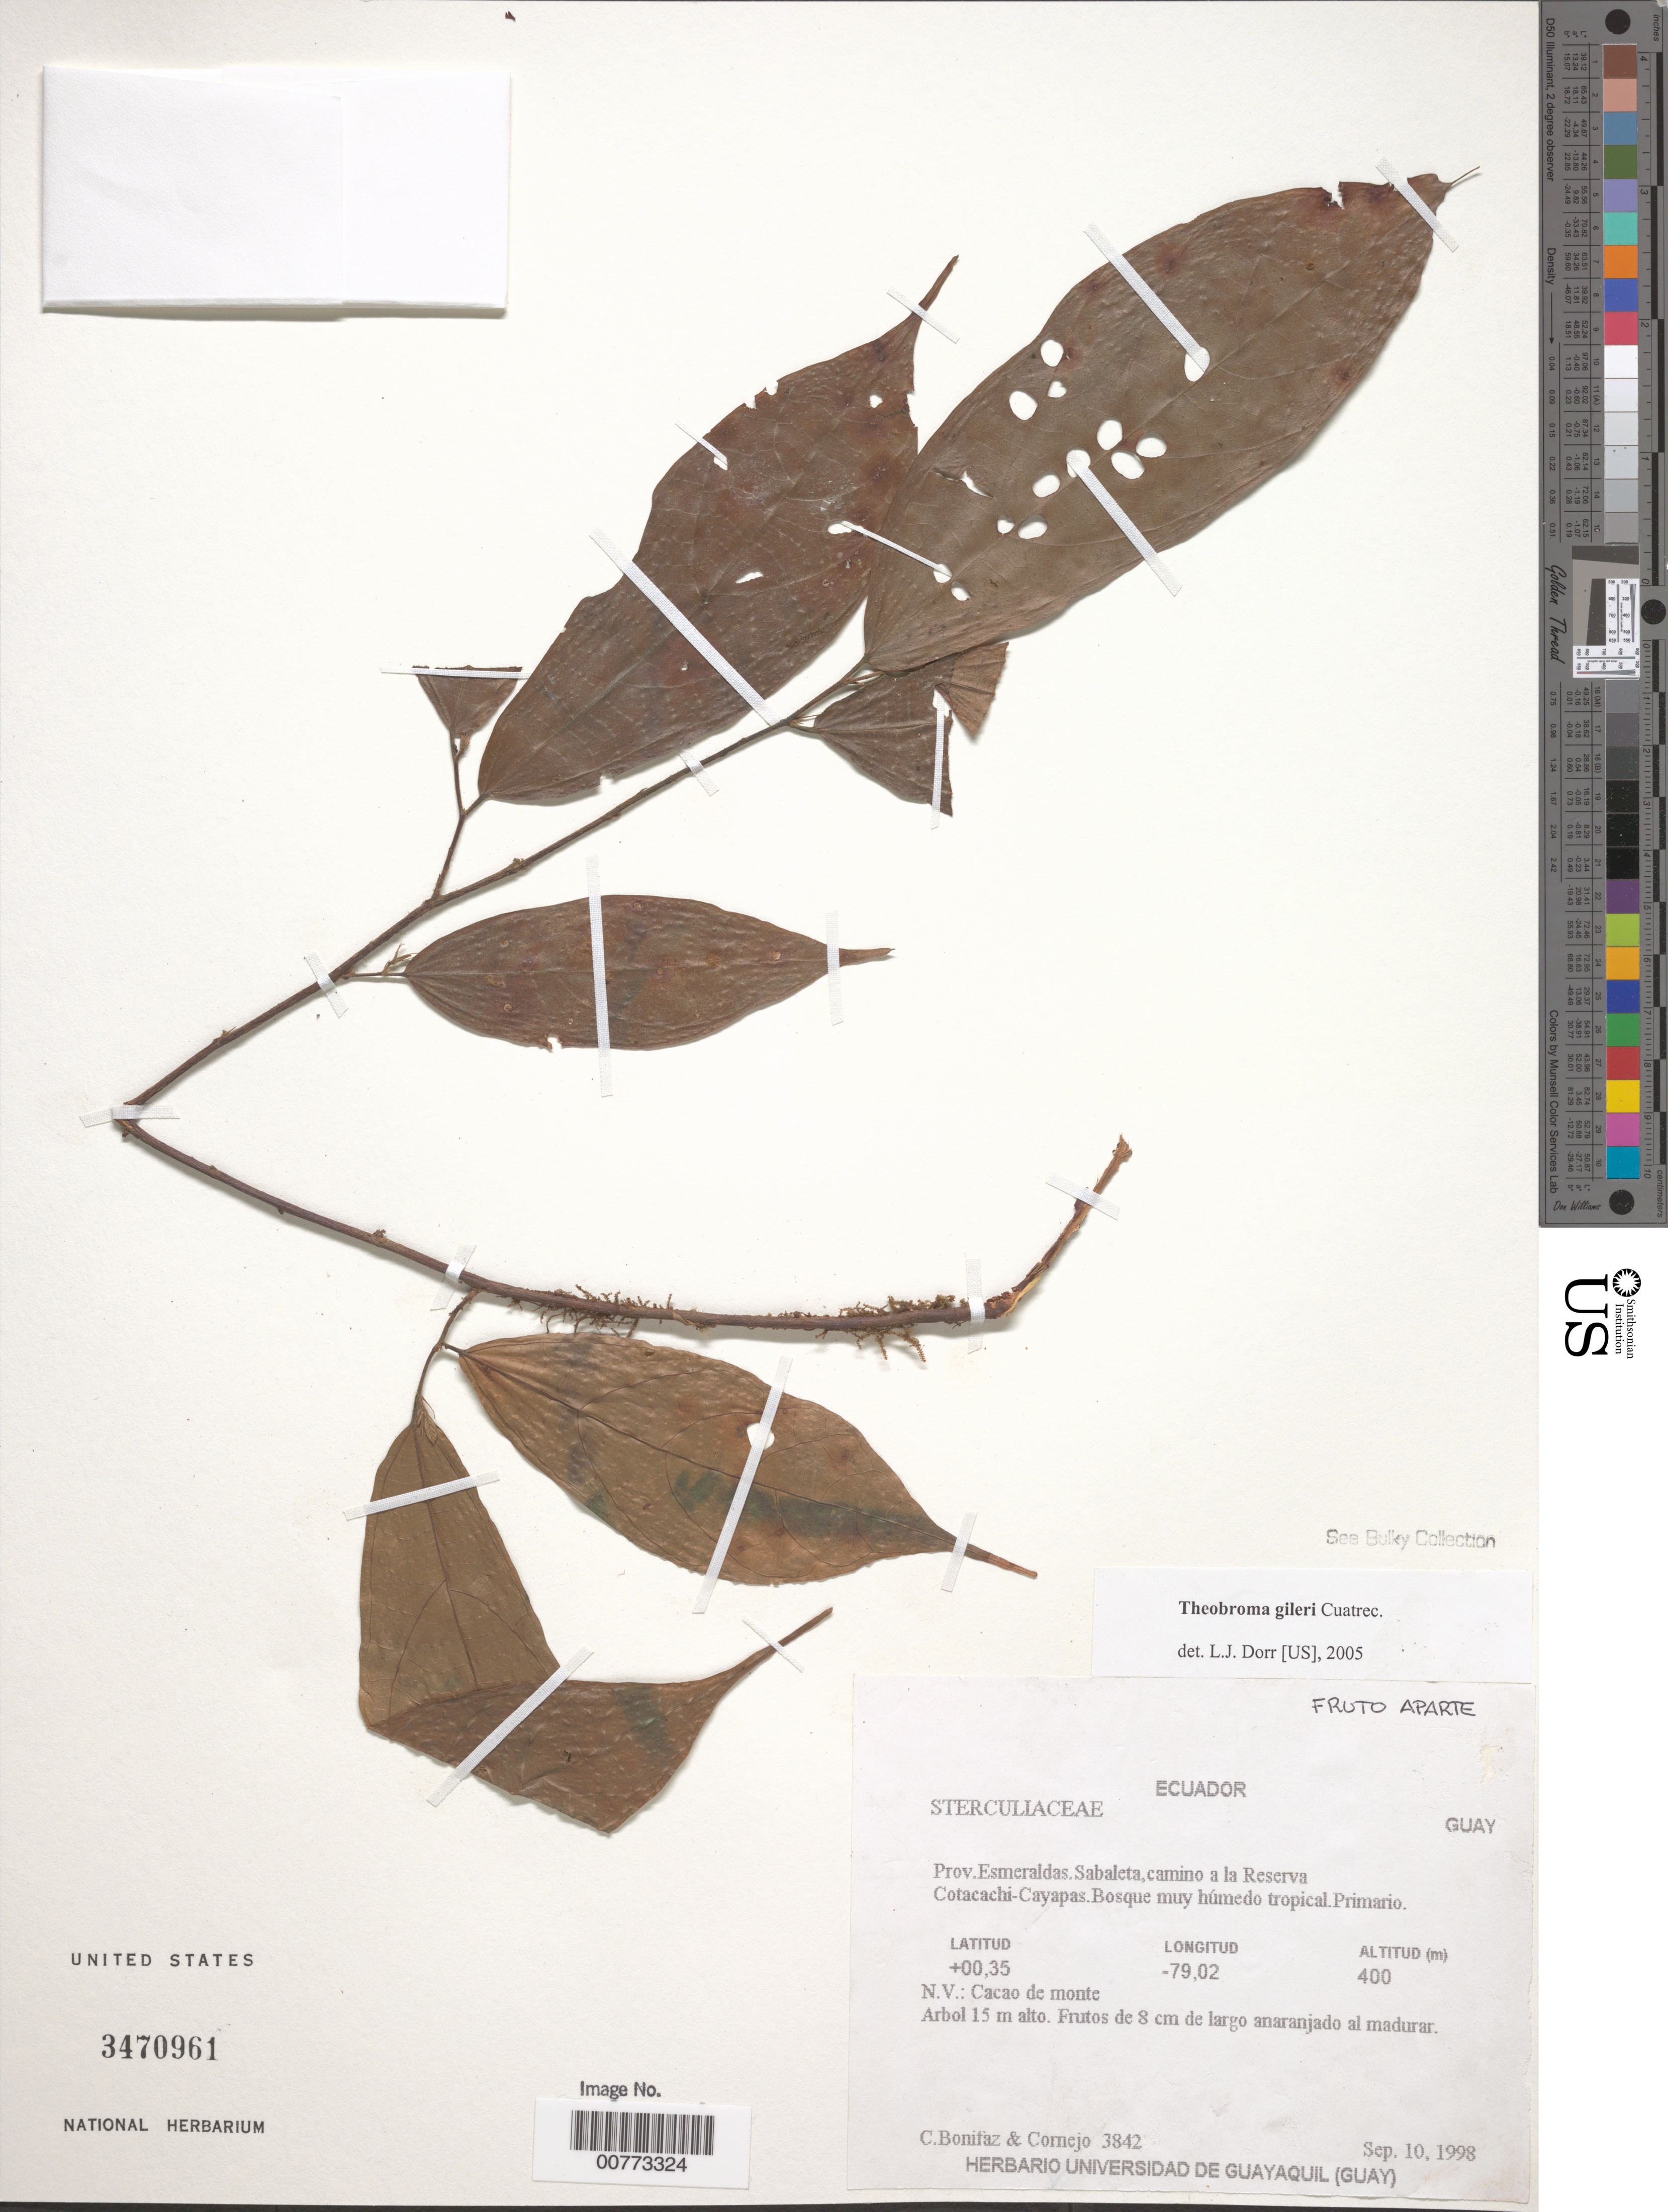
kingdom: Plantae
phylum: Tracheophyta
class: Magnoliopsida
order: Malvales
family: Malvaceae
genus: Theobroma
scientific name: Theobroma gileri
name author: Cuatrec.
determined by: Dorr, L. J., (BOT), Smithsonian Institution - National Museum of Natural History (UNITED STATES)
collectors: C. Bonitáz & X. F. Cornejo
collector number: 3842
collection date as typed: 10 Sep 1998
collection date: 1998-09-10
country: Ecuador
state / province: Esmeraldas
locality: Sabaleta, camino a la Reserva Cotacachi-Cayapas.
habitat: Bosque muy húmedo tropical.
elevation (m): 400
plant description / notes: Common name: Cacao de monte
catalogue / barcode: US 3470961